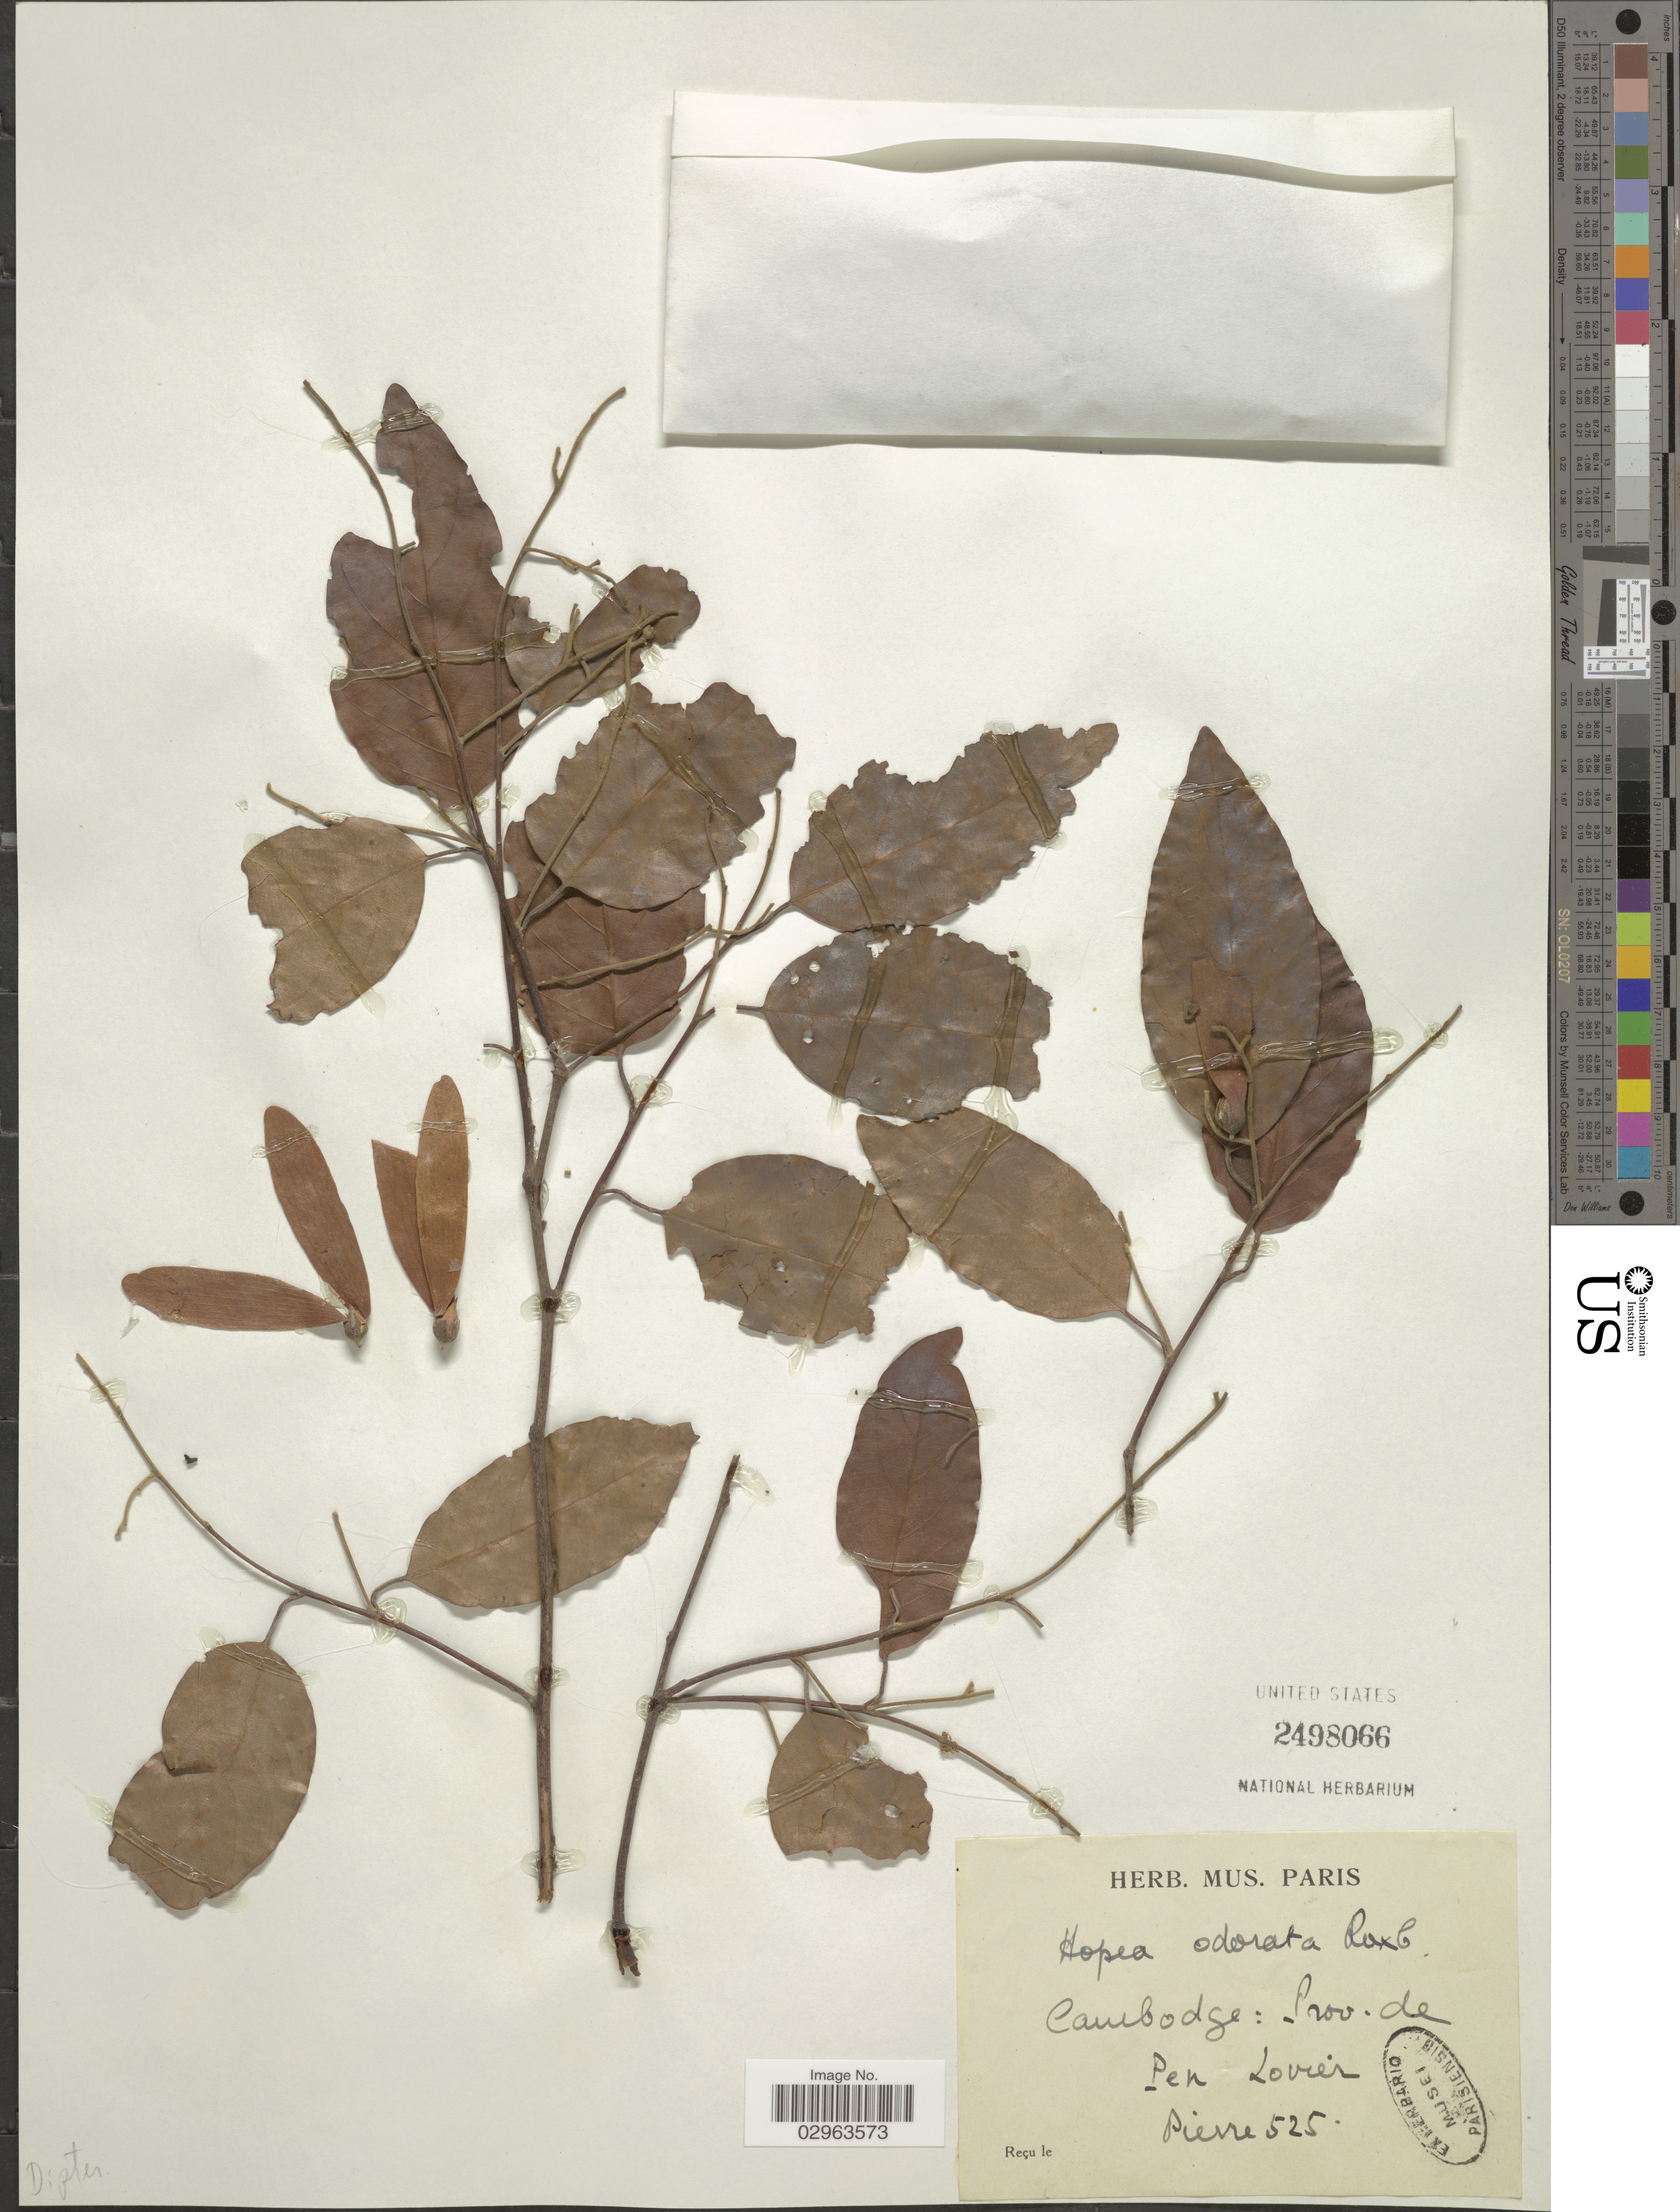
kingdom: Plantae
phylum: Tracheophyta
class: Magnoliopsida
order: Malvales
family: Dipterocarpaceae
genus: Hopea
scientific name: Hopea odorata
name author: Roxb.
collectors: -- Pierre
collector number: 525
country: Cambodia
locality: Cambodge: Prov. de Pen Lovier.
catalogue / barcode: US 2498066